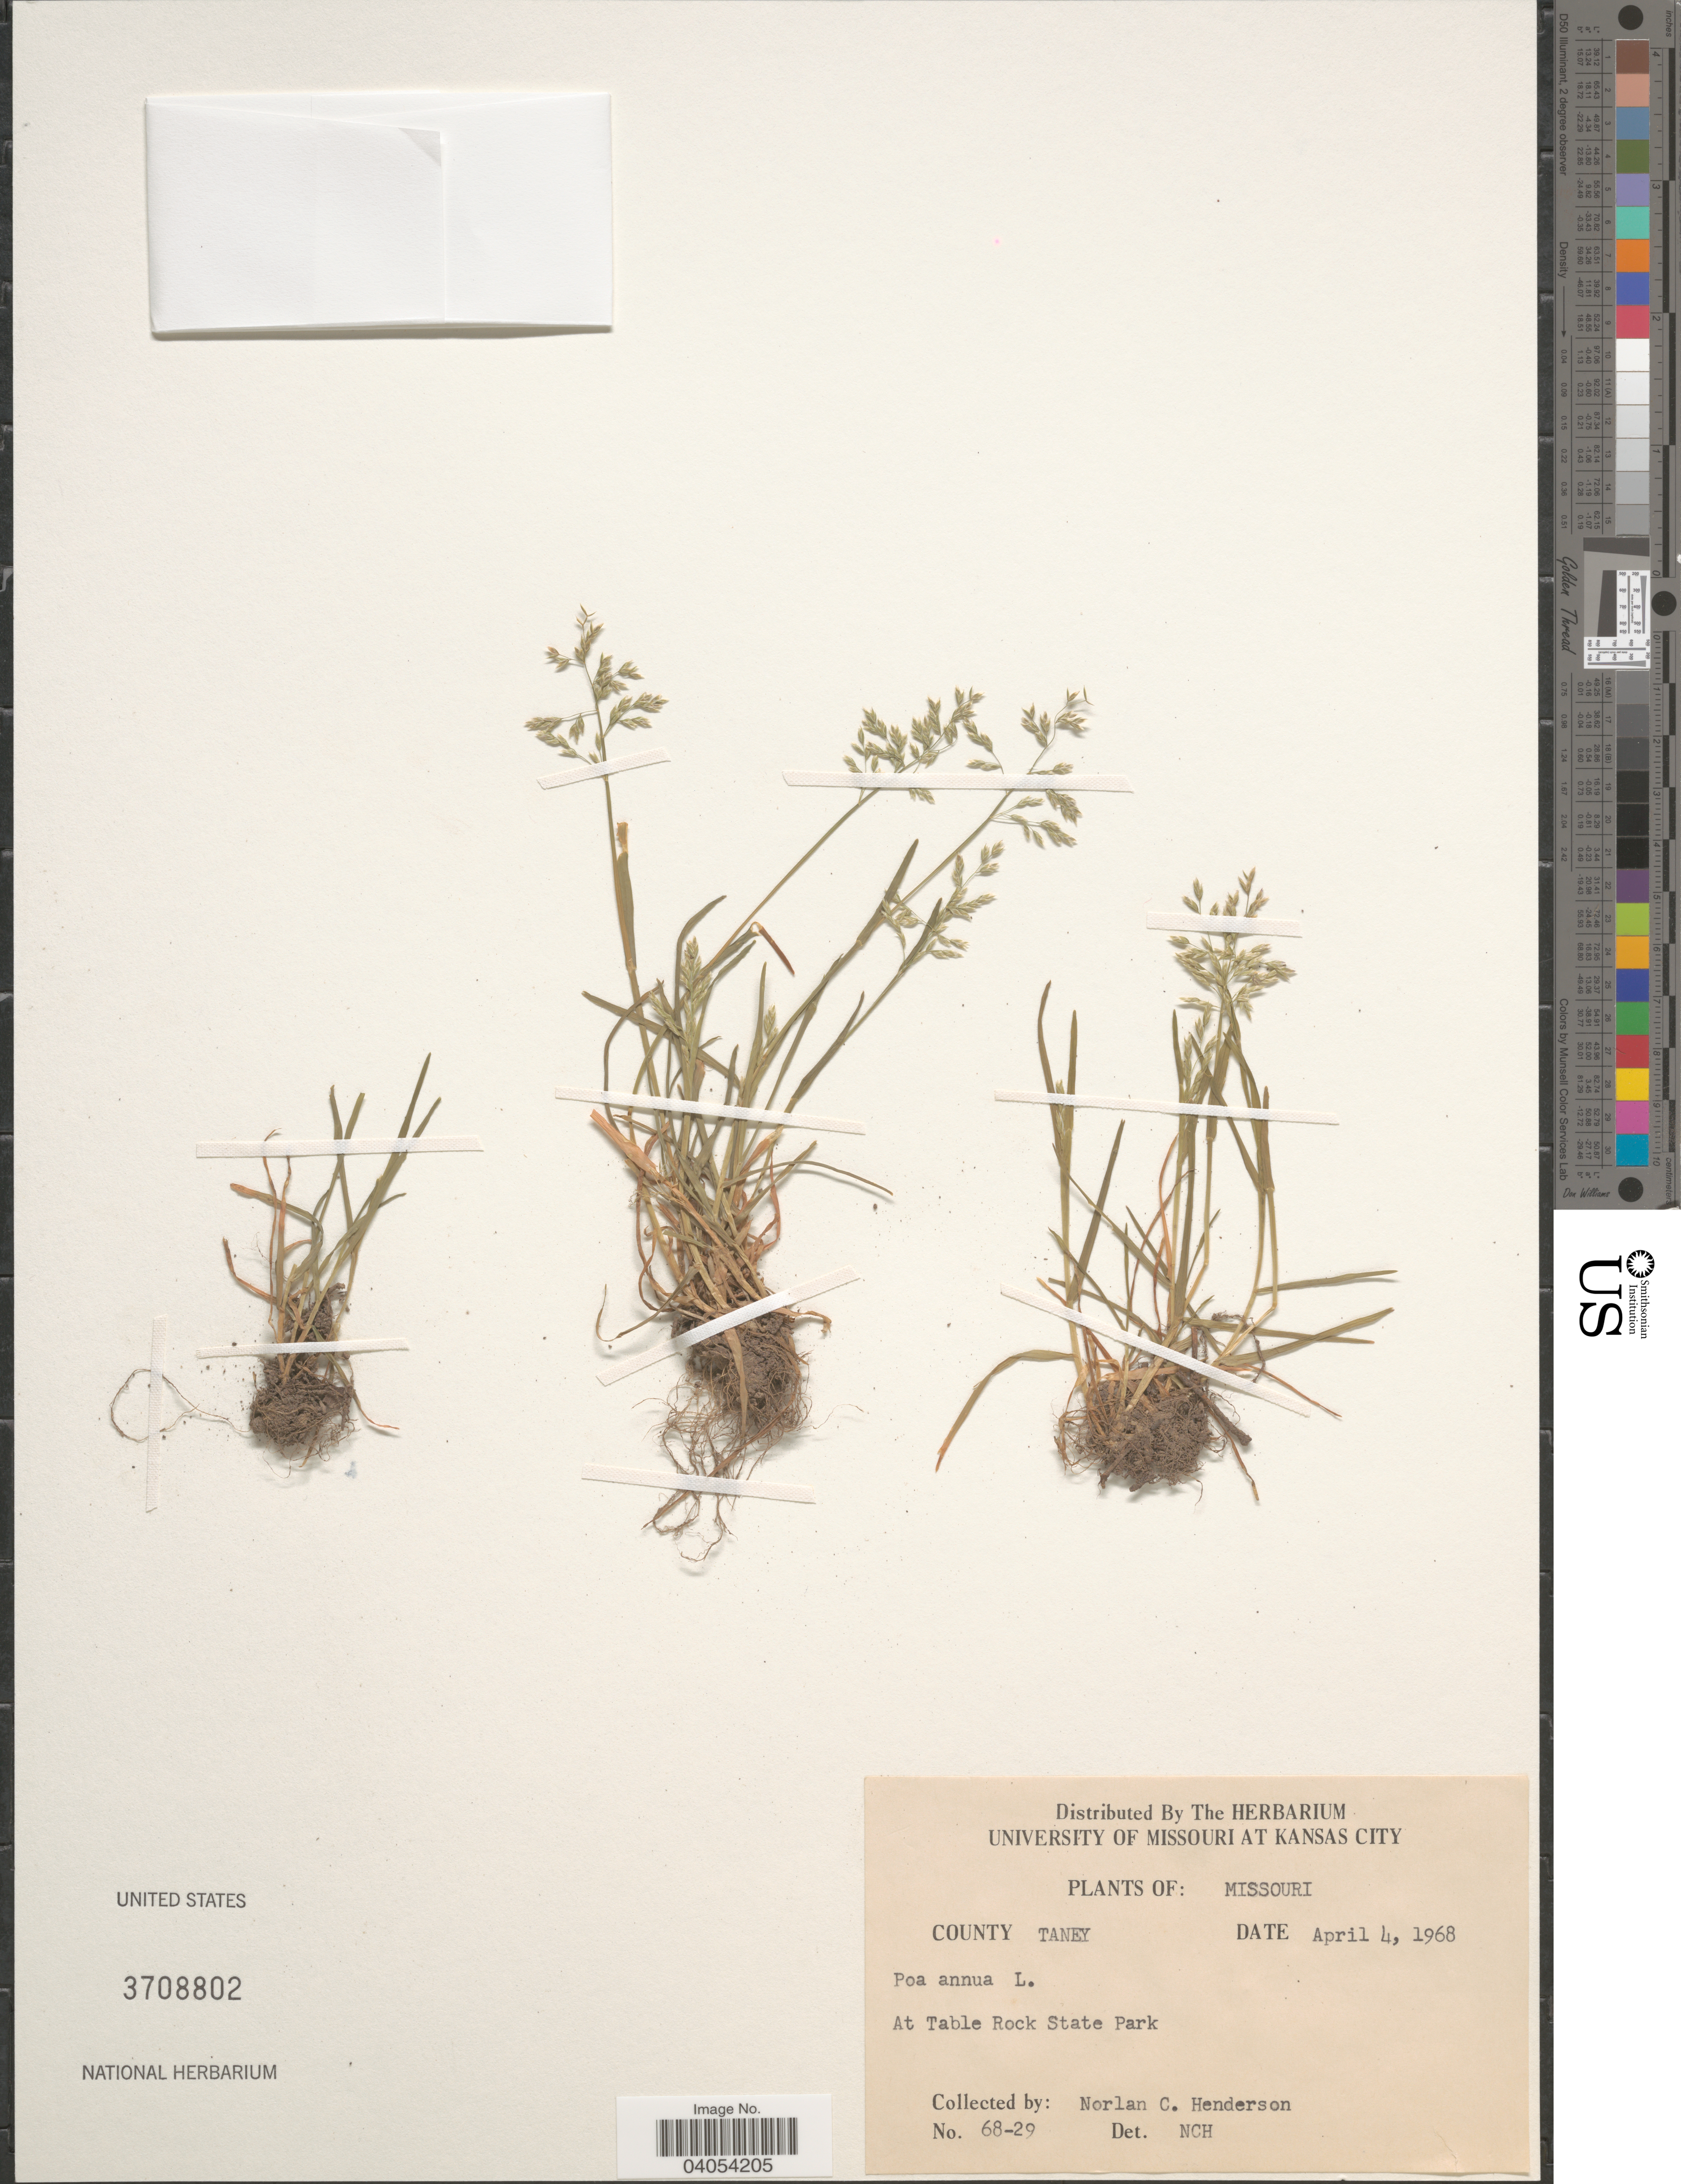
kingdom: Plantae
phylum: Tracheophyta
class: Liliopsida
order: Poales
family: Poaceae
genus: Poa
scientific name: Poa annua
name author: L.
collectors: N. C. Henderson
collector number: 68-29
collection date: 1968-04-04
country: United States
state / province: Missouri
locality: County Taney. At Table Rock State Park.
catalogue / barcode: US 3708802